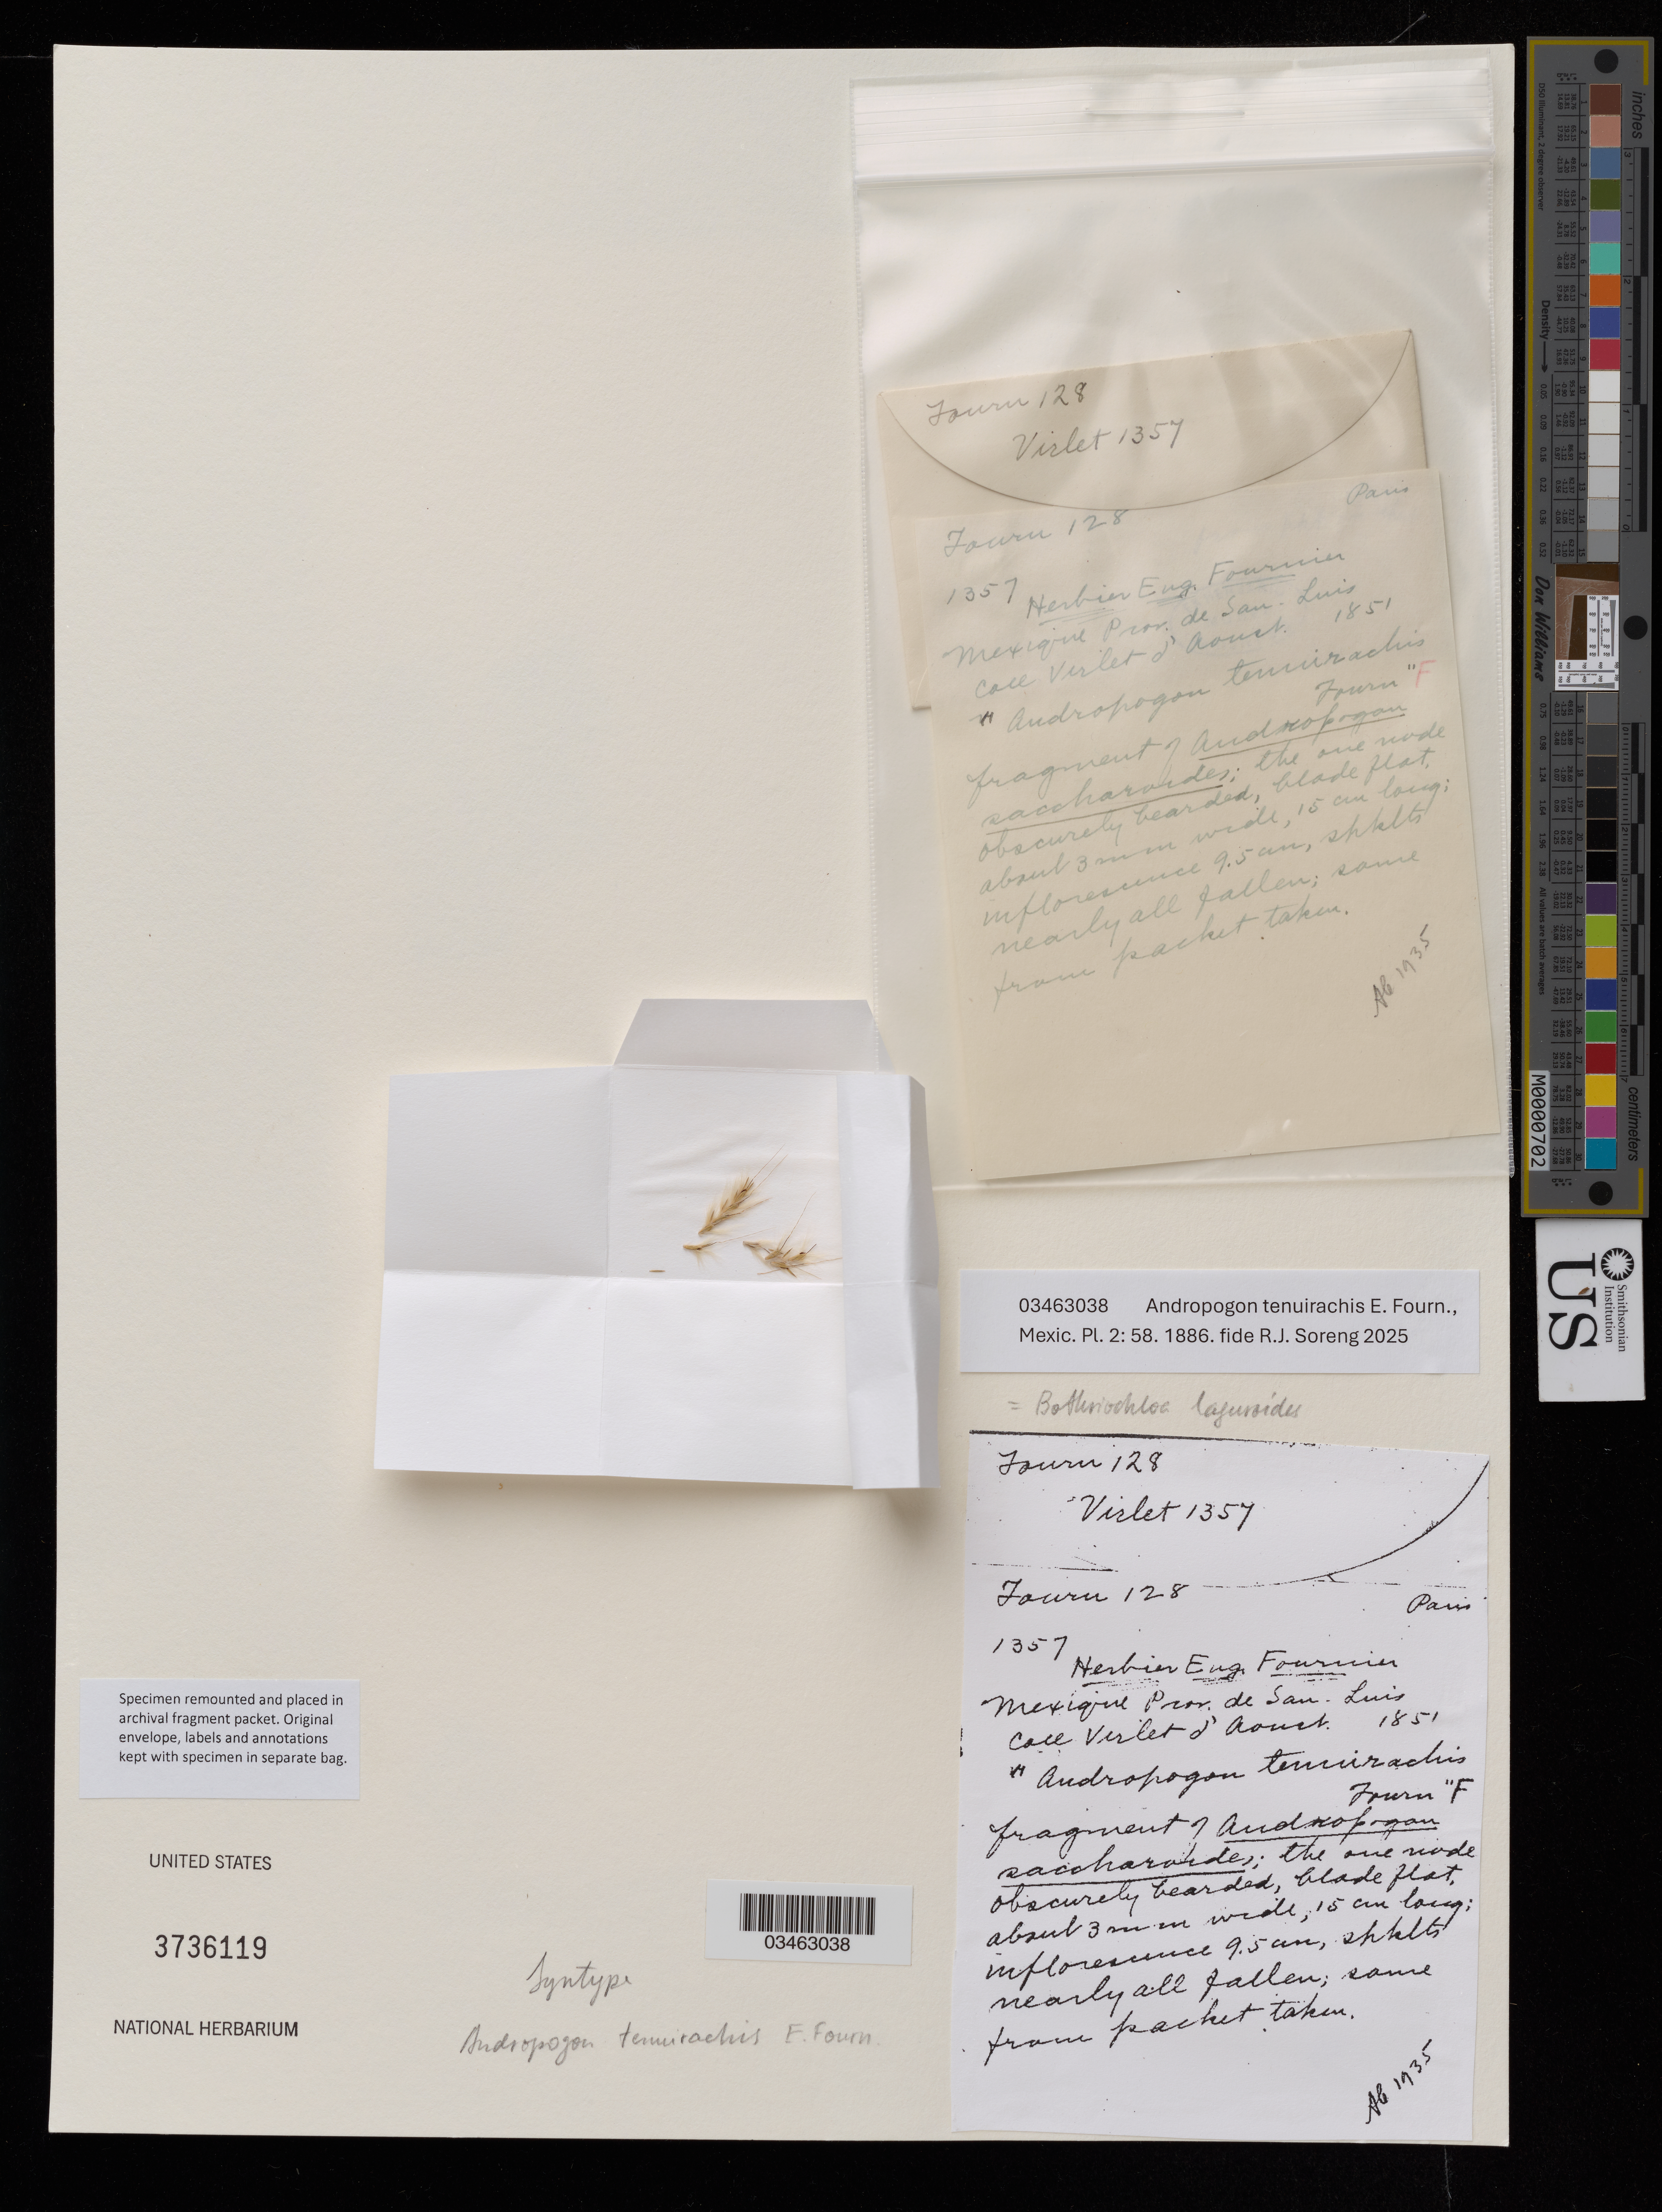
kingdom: Plantae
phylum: Tracheophyta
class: Liliopsida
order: Poales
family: Poaceae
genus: Andropogon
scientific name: Andropogon tenuirachis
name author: E. Fourn.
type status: Syntype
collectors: M. Virlet d'Aoust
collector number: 1357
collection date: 1851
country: Mexico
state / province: San Luis Potosi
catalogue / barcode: US 3736119